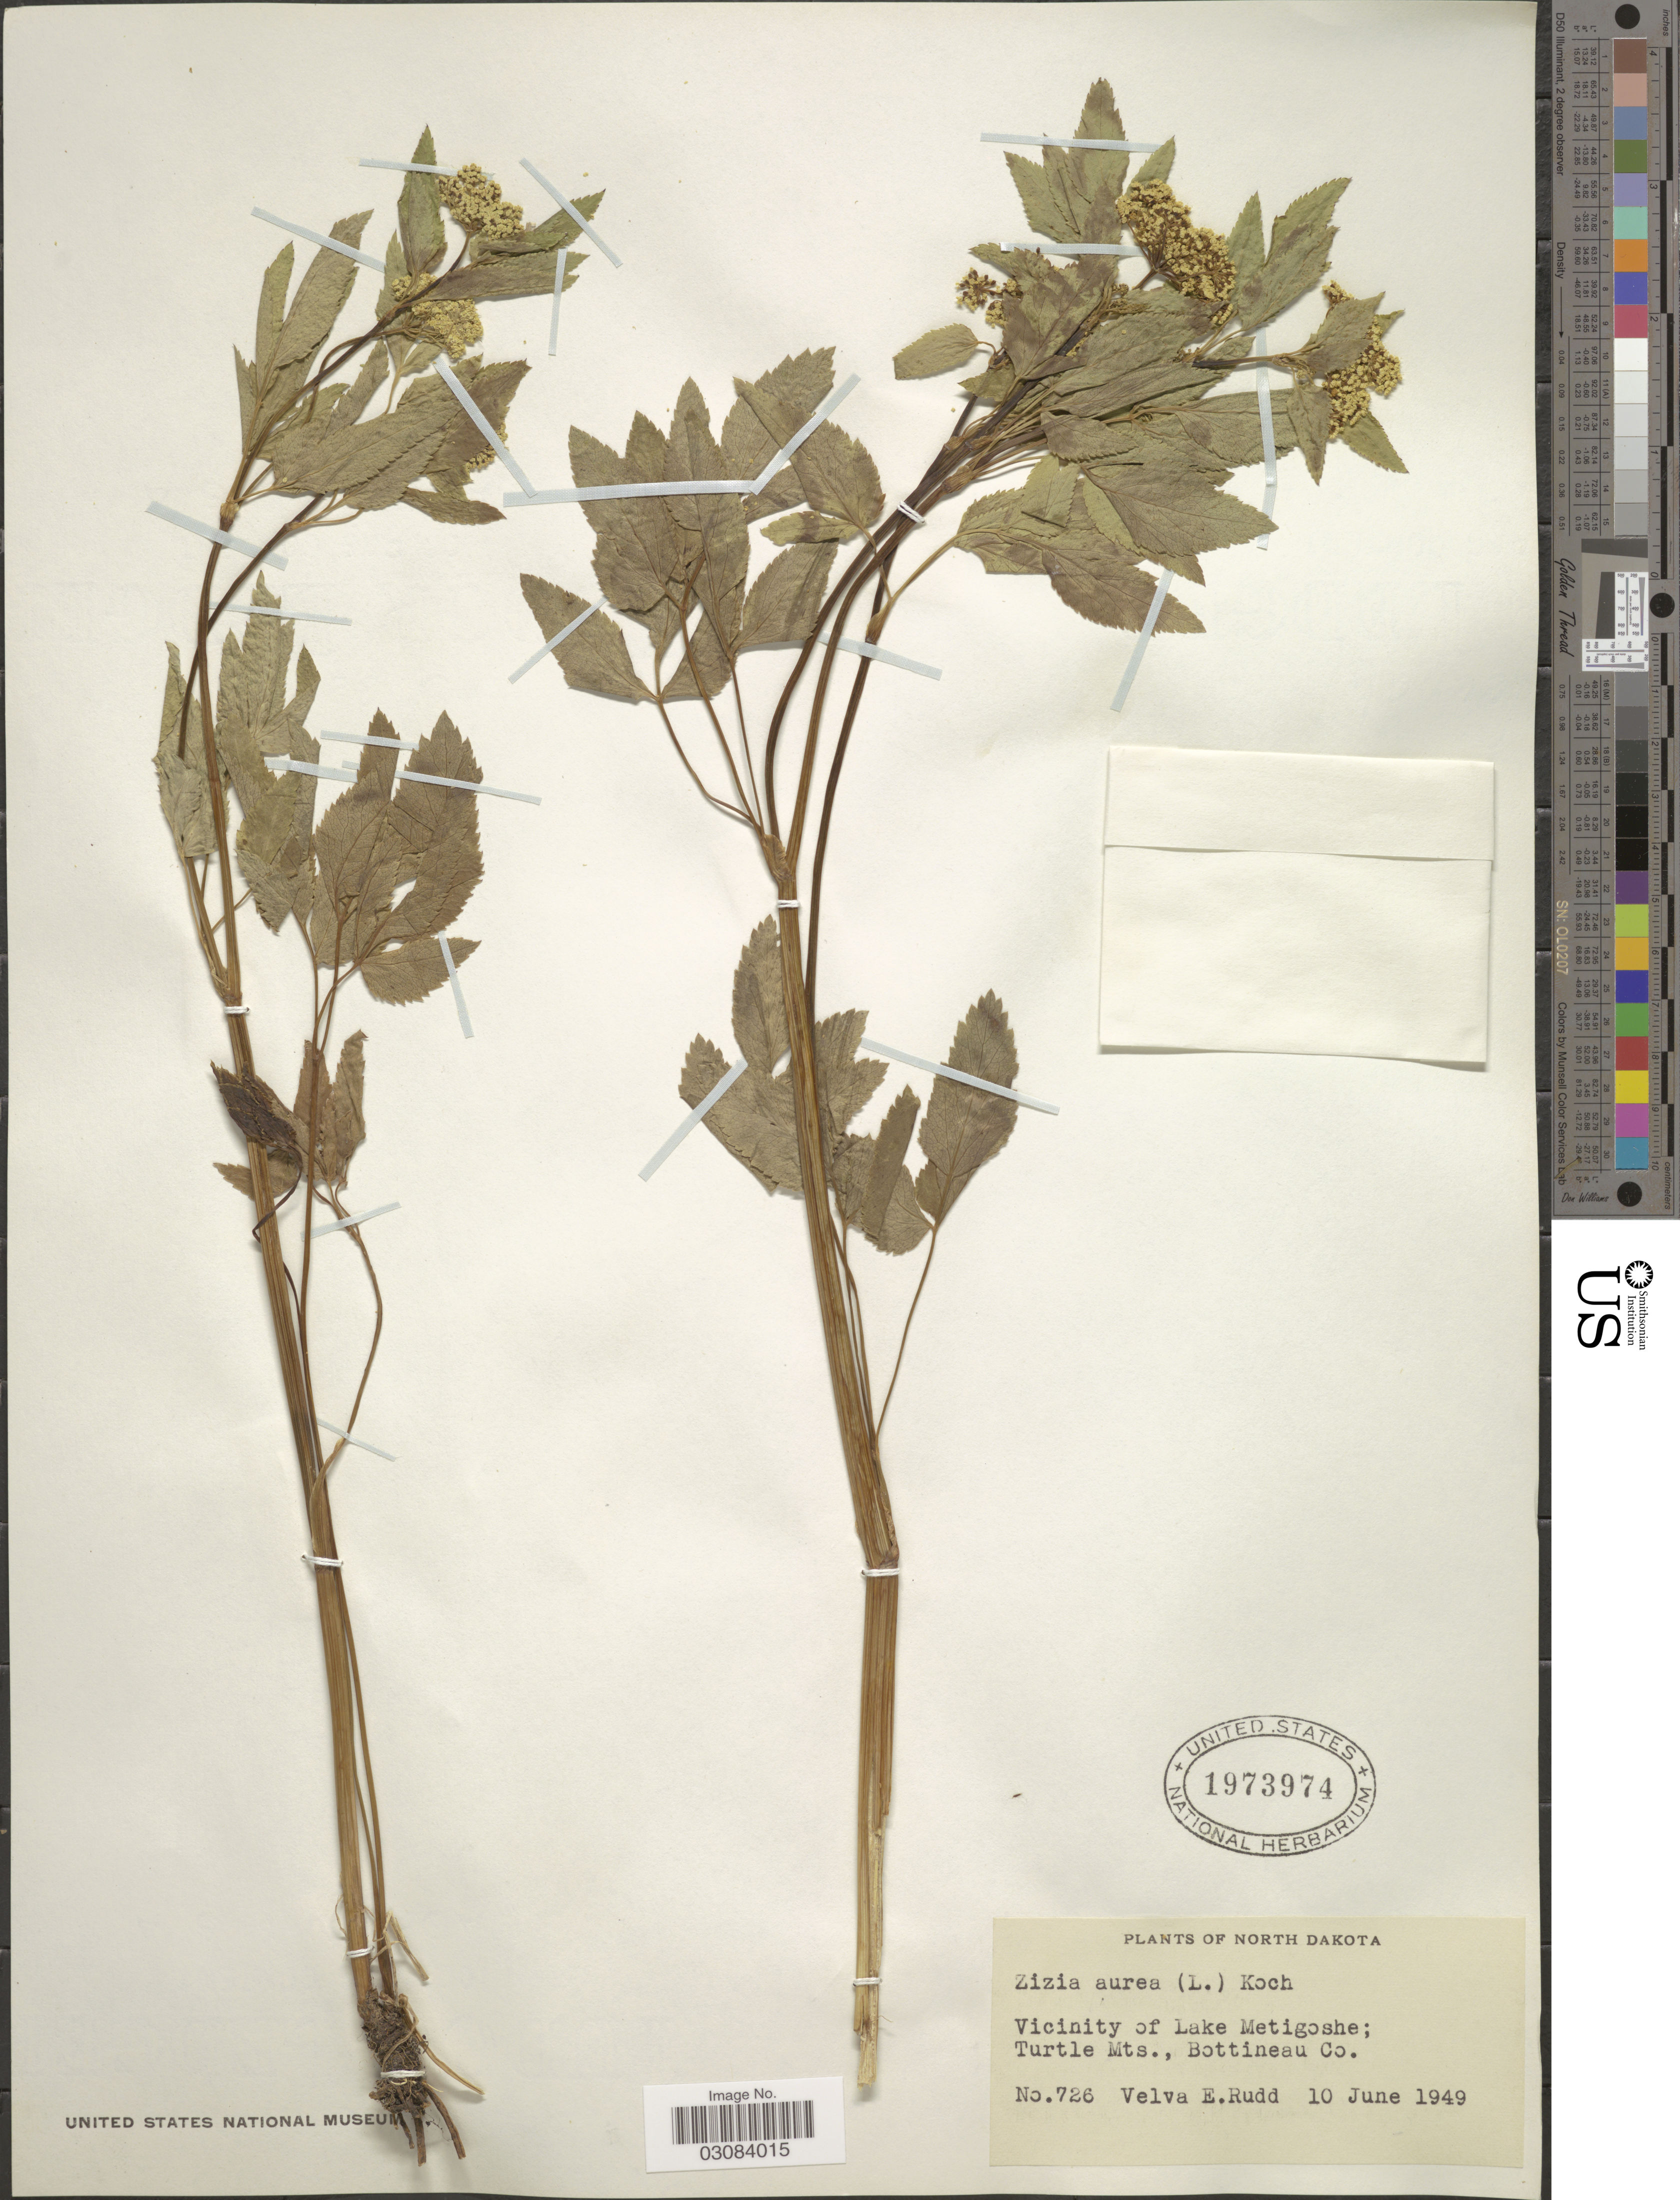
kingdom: Plantae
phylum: Tracheophyta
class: Magnoliopsida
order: Apiales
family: Apiaceae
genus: Zizia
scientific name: Zizia aurea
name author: (L.) Koch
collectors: V. E. Rudd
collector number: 726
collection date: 1949-06-10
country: United States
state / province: North Dakota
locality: Vicinity of Lake Metigoshe; Turtle Mts., Bottineau Co.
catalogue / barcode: US 1973974